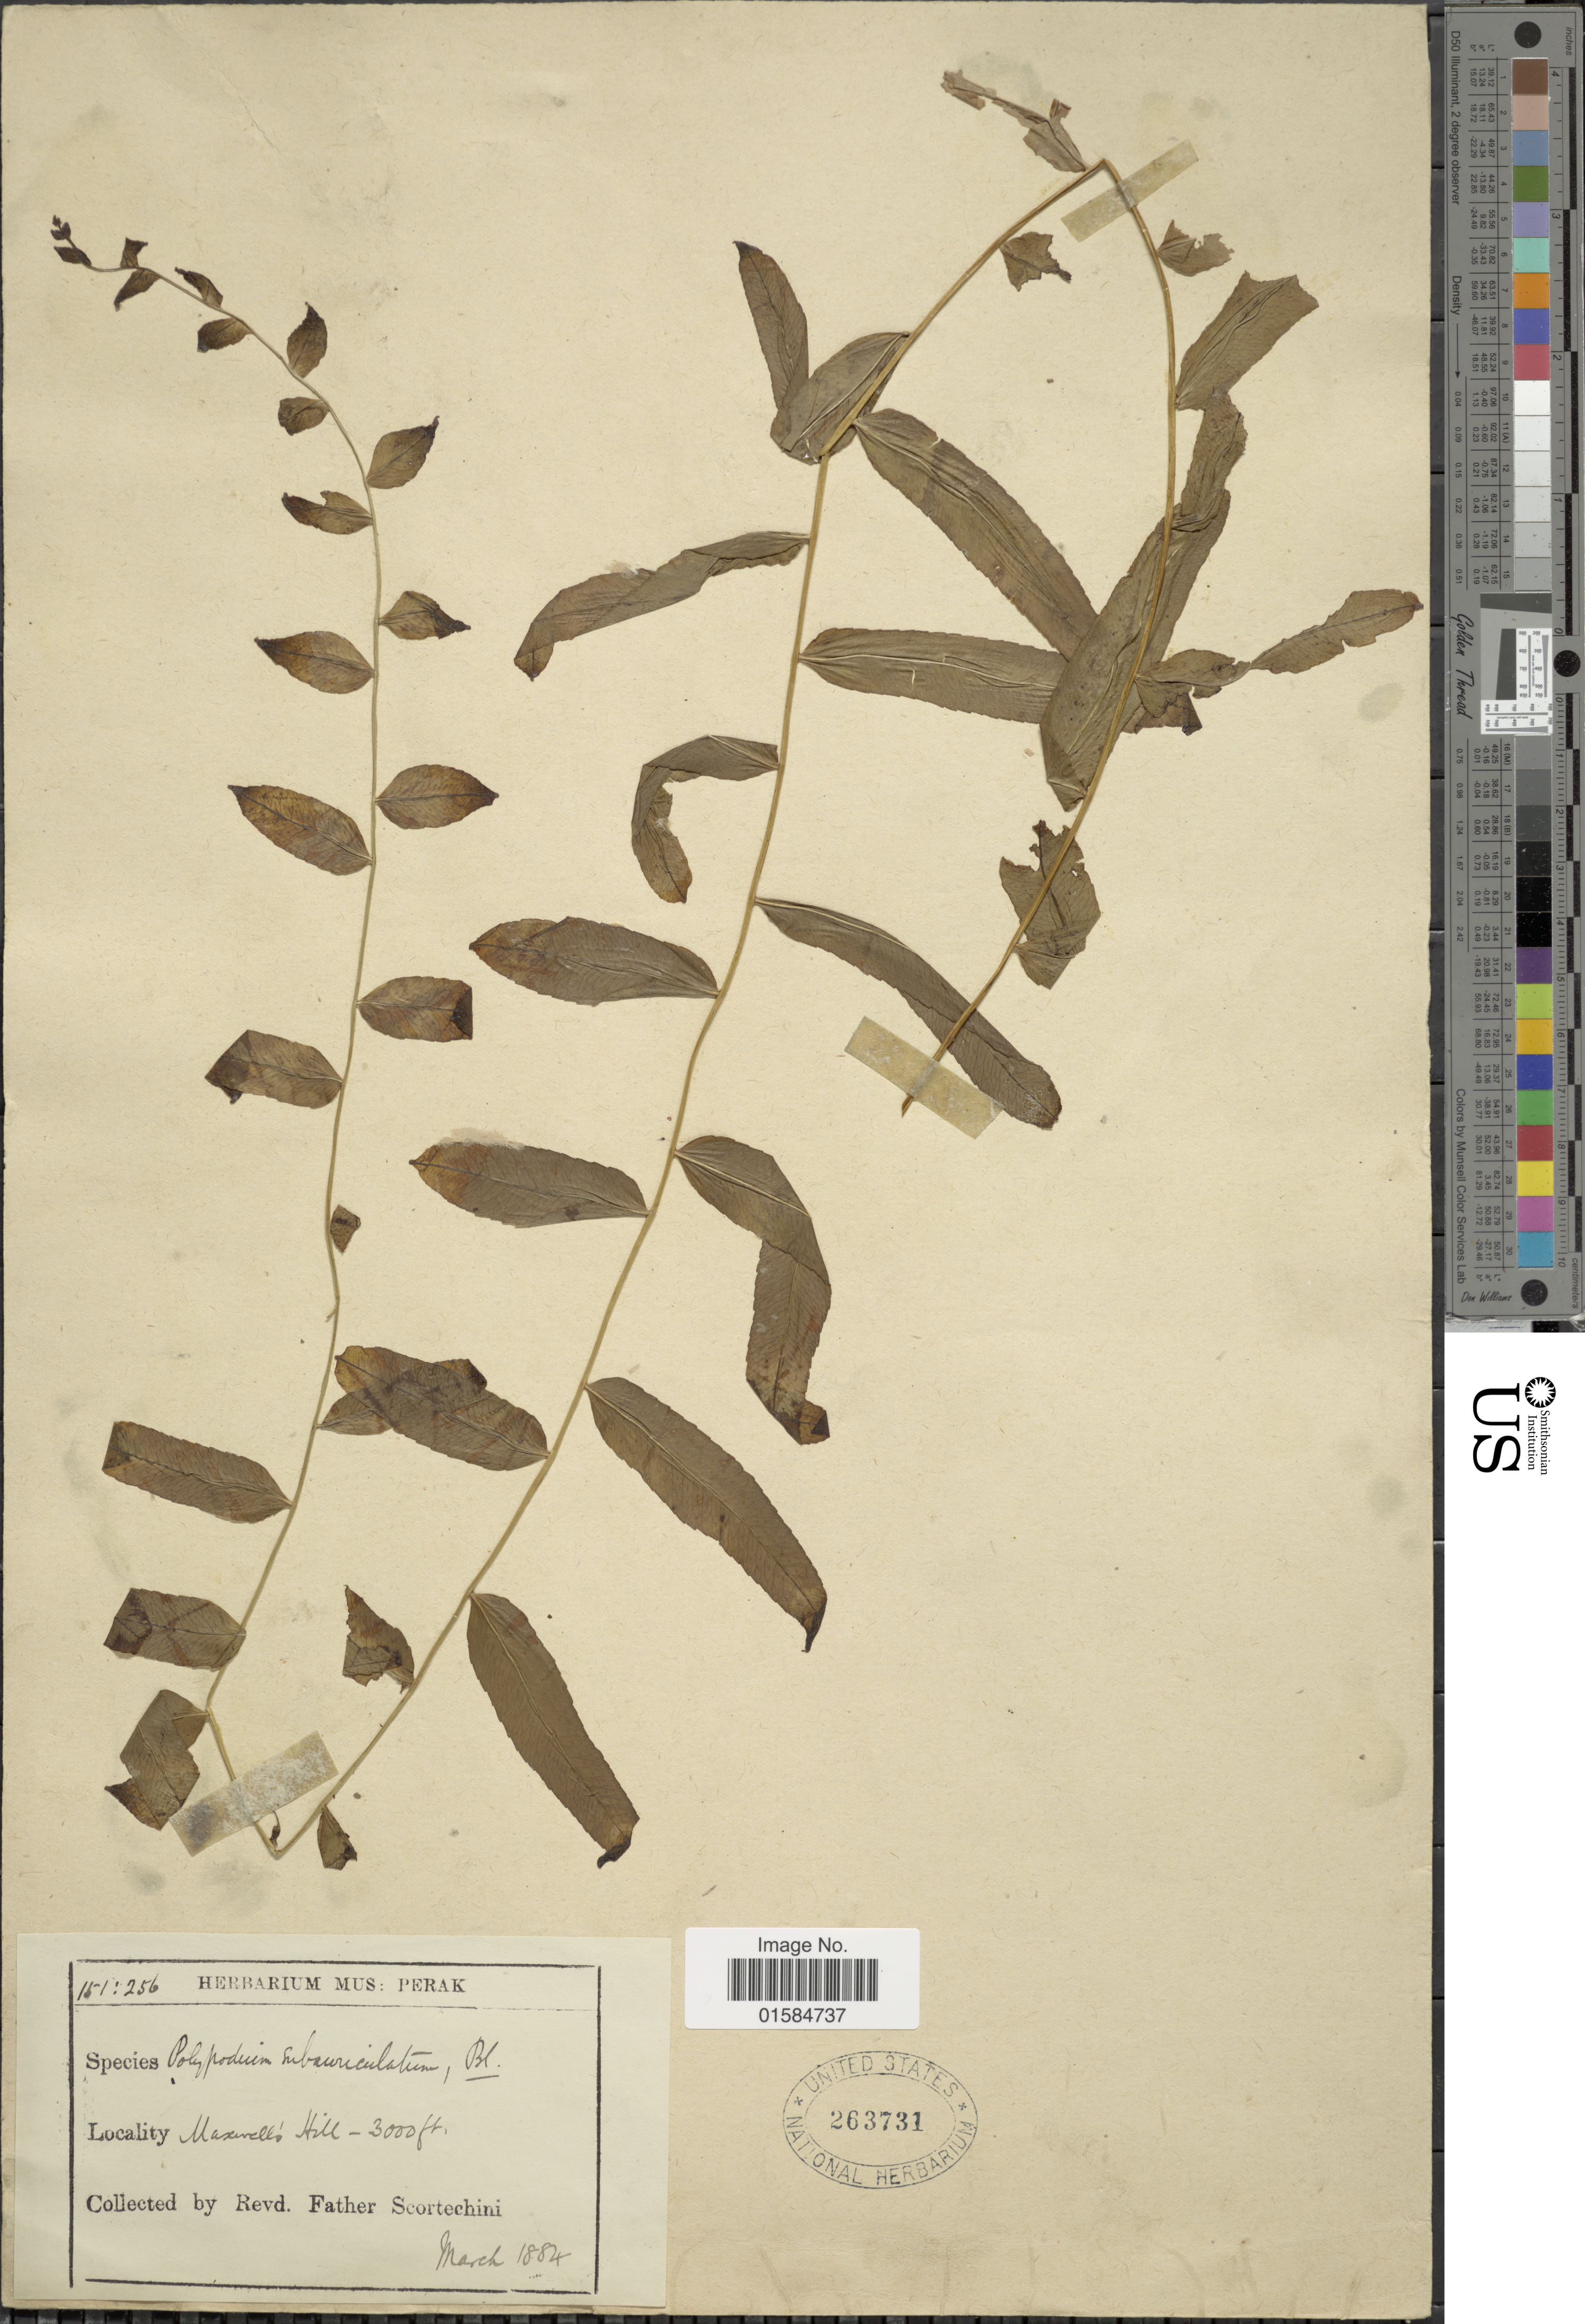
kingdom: Plantae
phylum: Tracheophyta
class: Polypodiopsida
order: Polypodiales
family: Polypodiaceae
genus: Goniophlebium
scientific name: Goniophlebium percussum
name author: (Cauv.) W.H. Wagner & Grether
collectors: Fr. Scortechini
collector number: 151/256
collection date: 1884-03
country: Malaysia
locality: Maxwell's Hill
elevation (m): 914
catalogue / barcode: US 263731